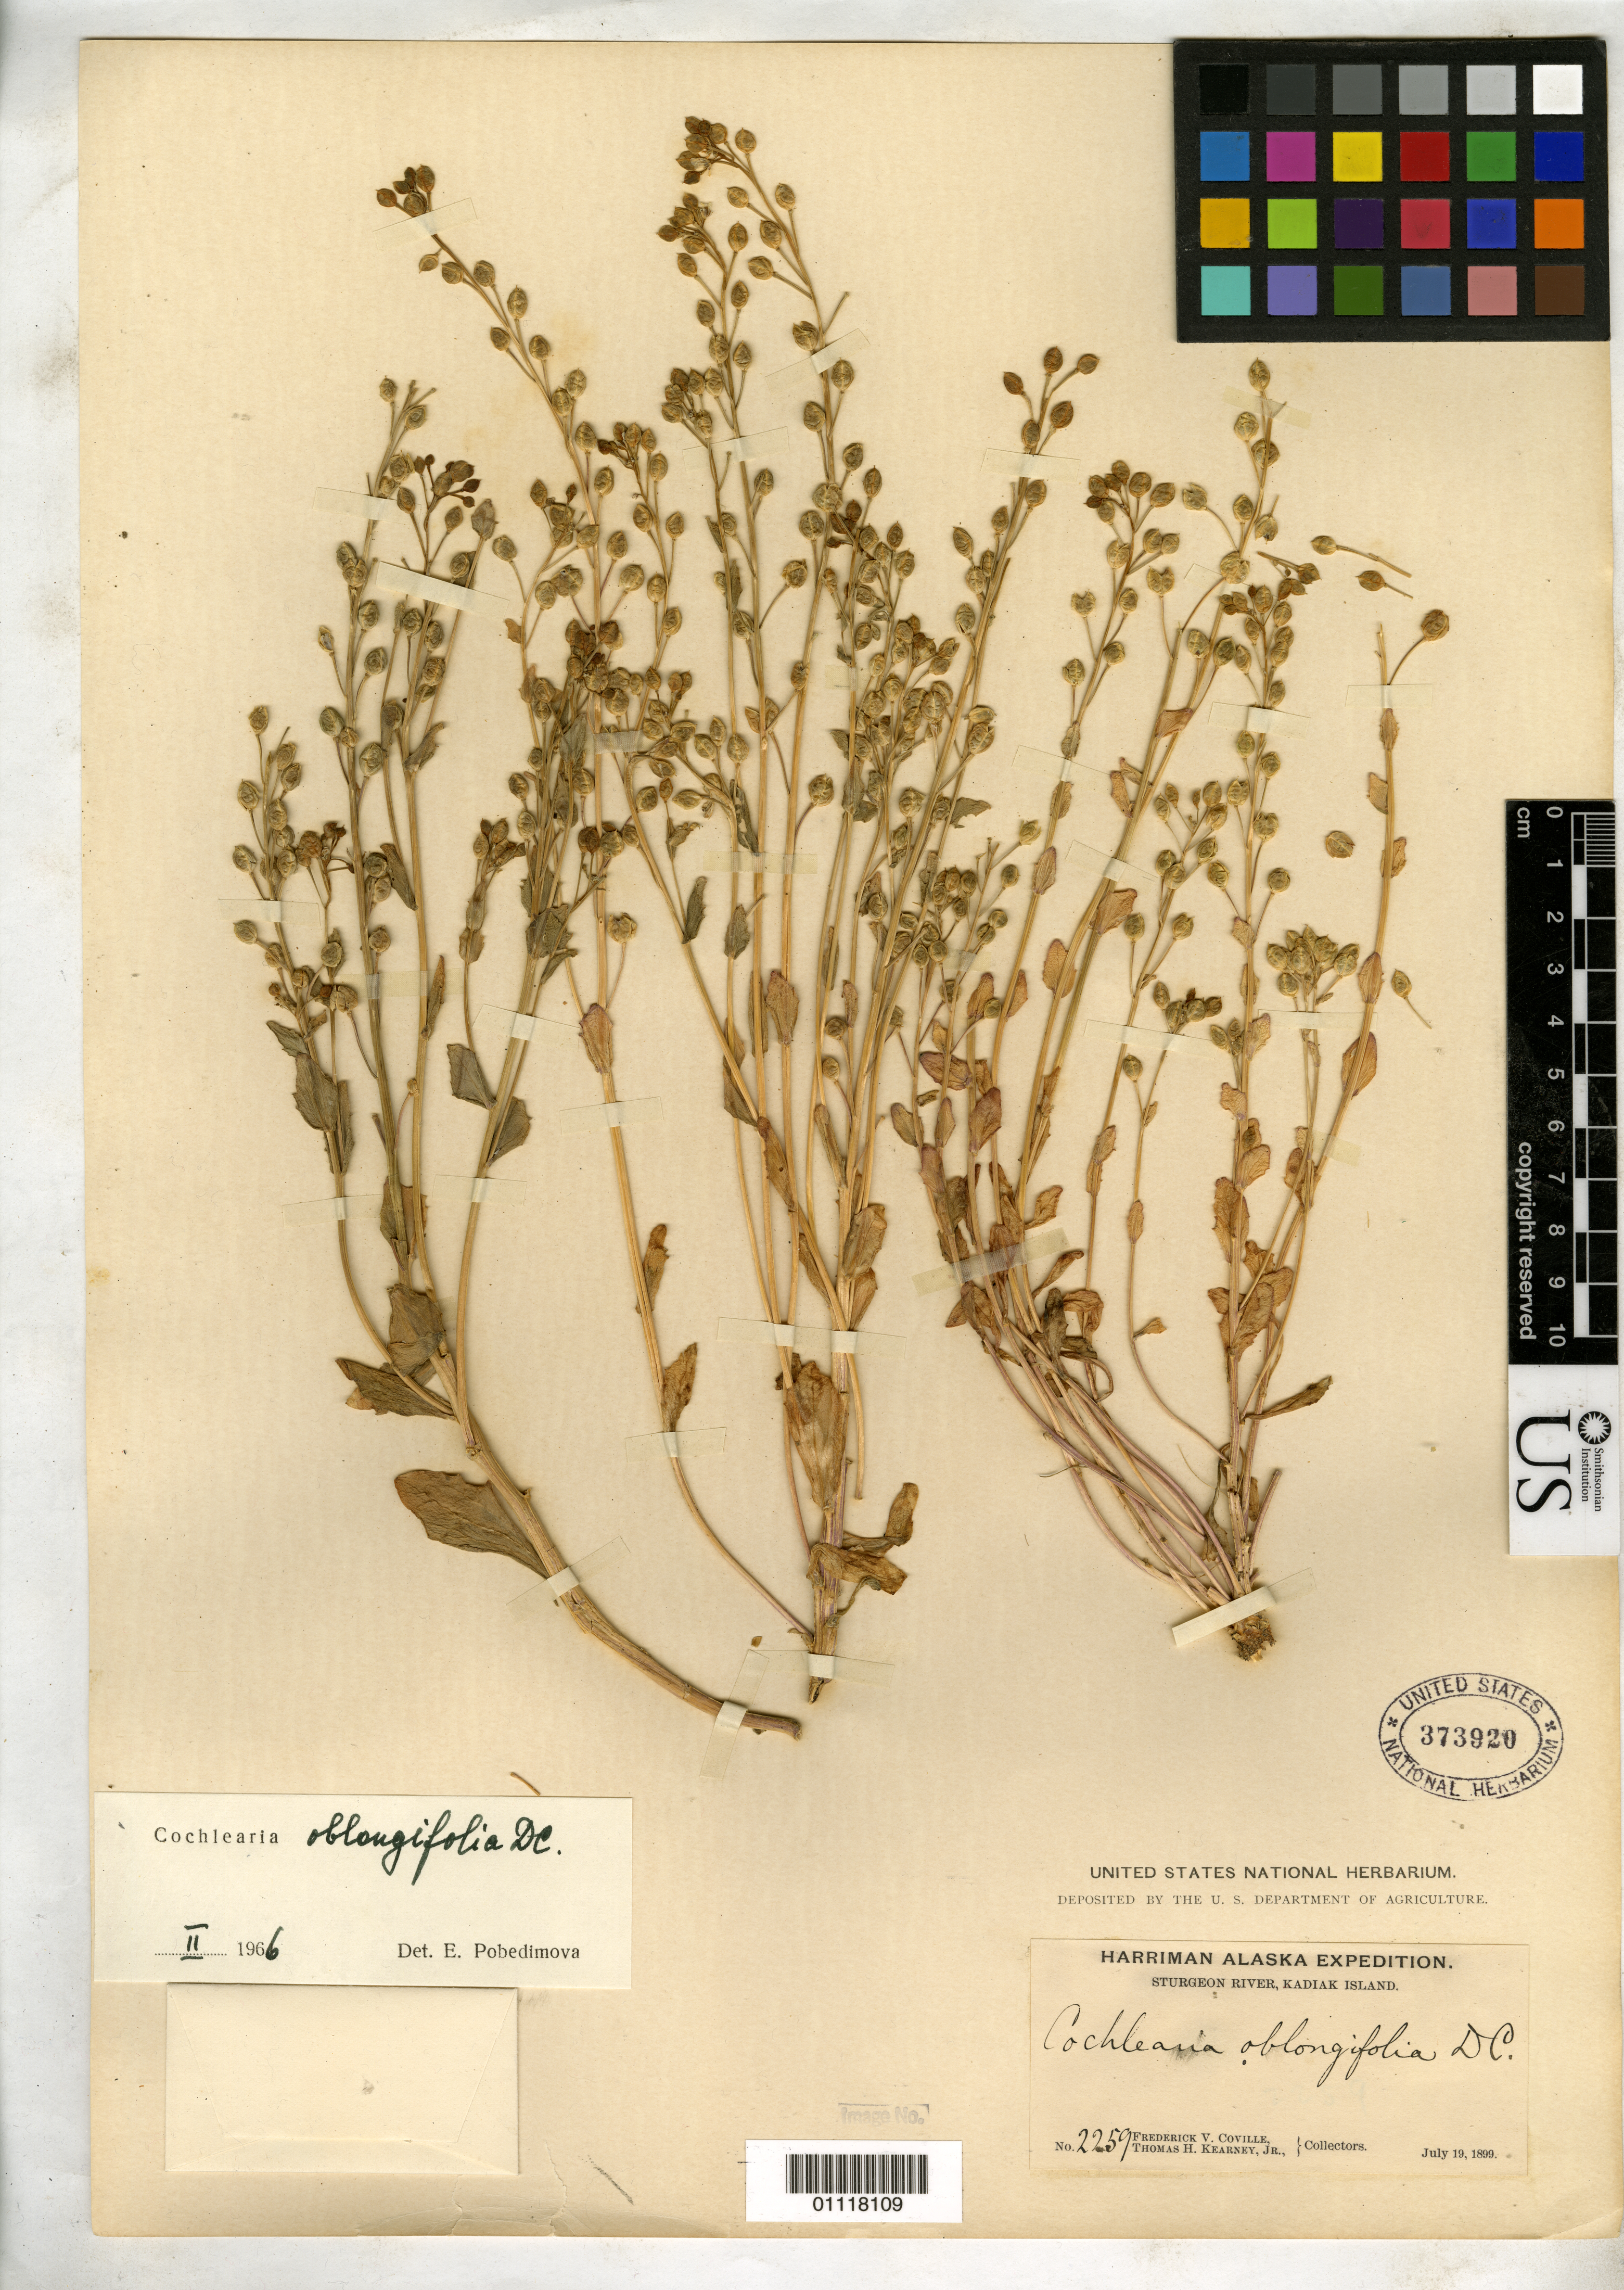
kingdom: Plantae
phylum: Tracheophyta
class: Magnoliopsida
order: Brassicales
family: Brassicaceae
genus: Cochlearia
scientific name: Cochlearia oblongifolia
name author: DC.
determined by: Pobedim.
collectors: F. V. Coville & T. H. Kearney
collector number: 2259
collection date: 1899-07-19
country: United States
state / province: Alaska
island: Kodiak [Kadiak]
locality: Sturgeon River, [Kadiak] Island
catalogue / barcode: US 373920